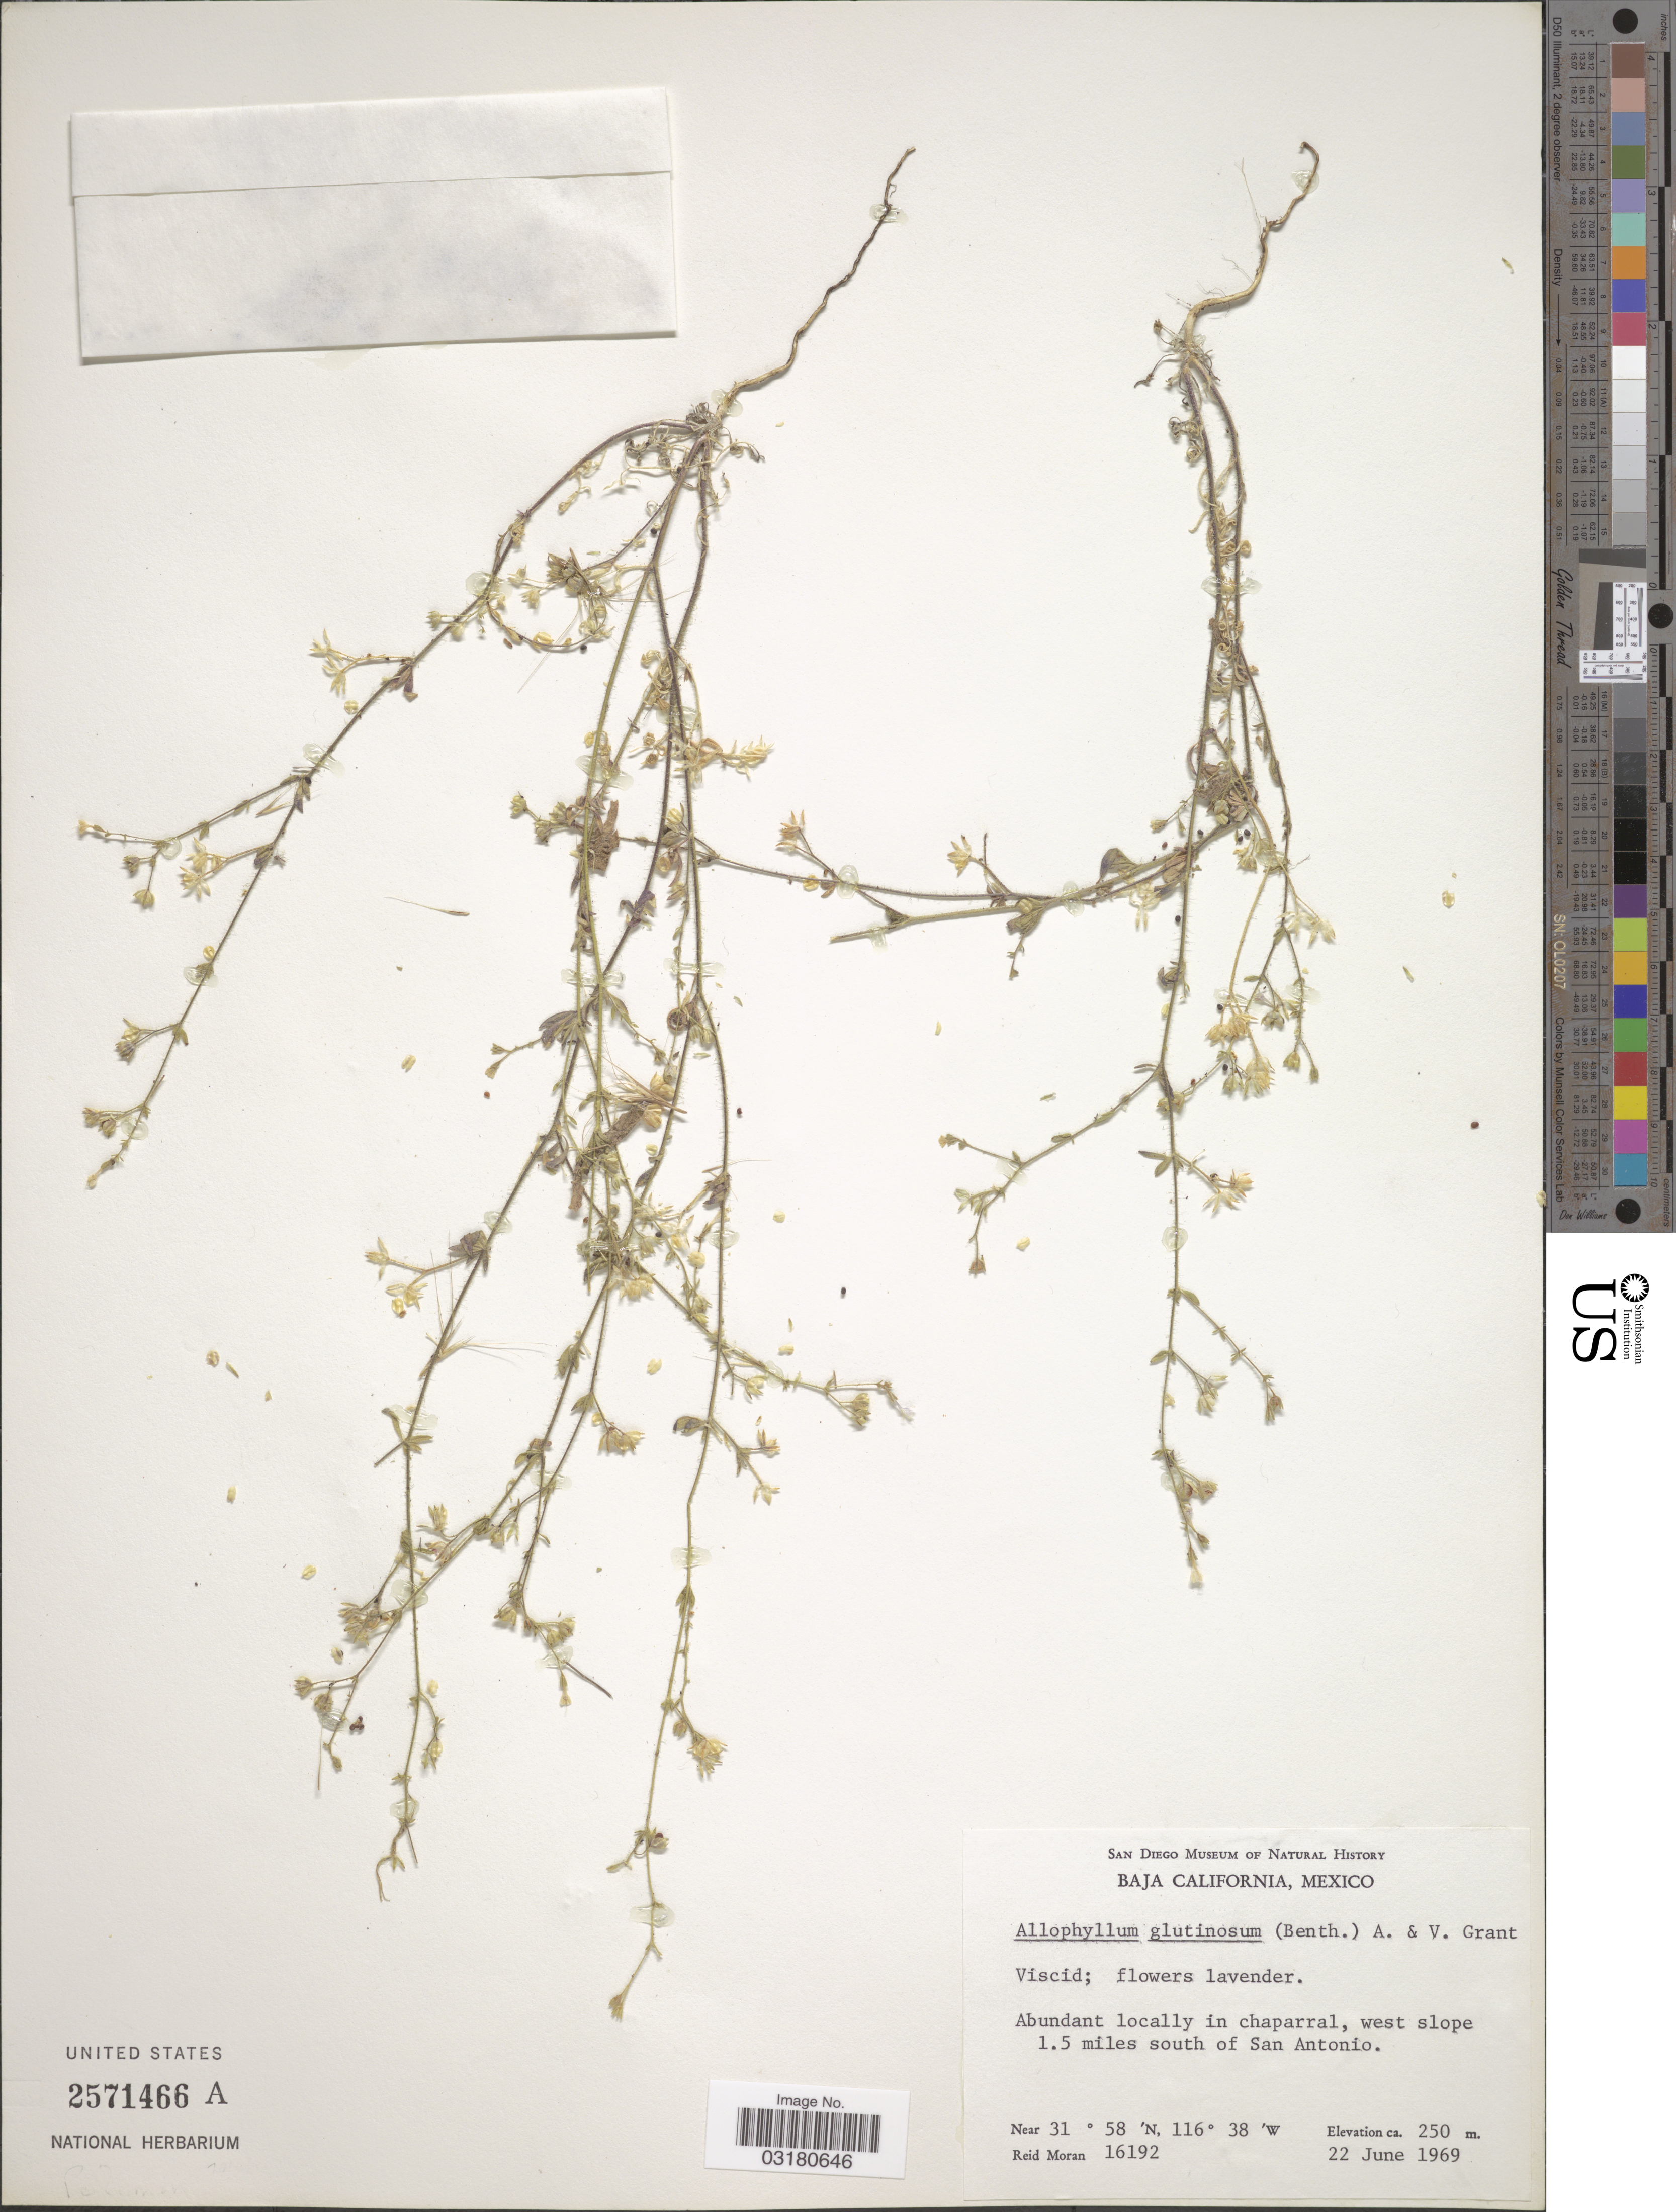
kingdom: Plantae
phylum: Tracheophyta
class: Magnoliopsida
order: Ericales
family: Polemoniaceae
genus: Allophyllum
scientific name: Allophyllum glutinosum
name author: (Benth.) A.D. Grant & V.E. Grant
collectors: R. Moran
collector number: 16192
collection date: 1969-06-22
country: Mexico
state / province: Baja California Norte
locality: West slope 1.5 miles south of San Antonio.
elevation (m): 250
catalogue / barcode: US 2571466A